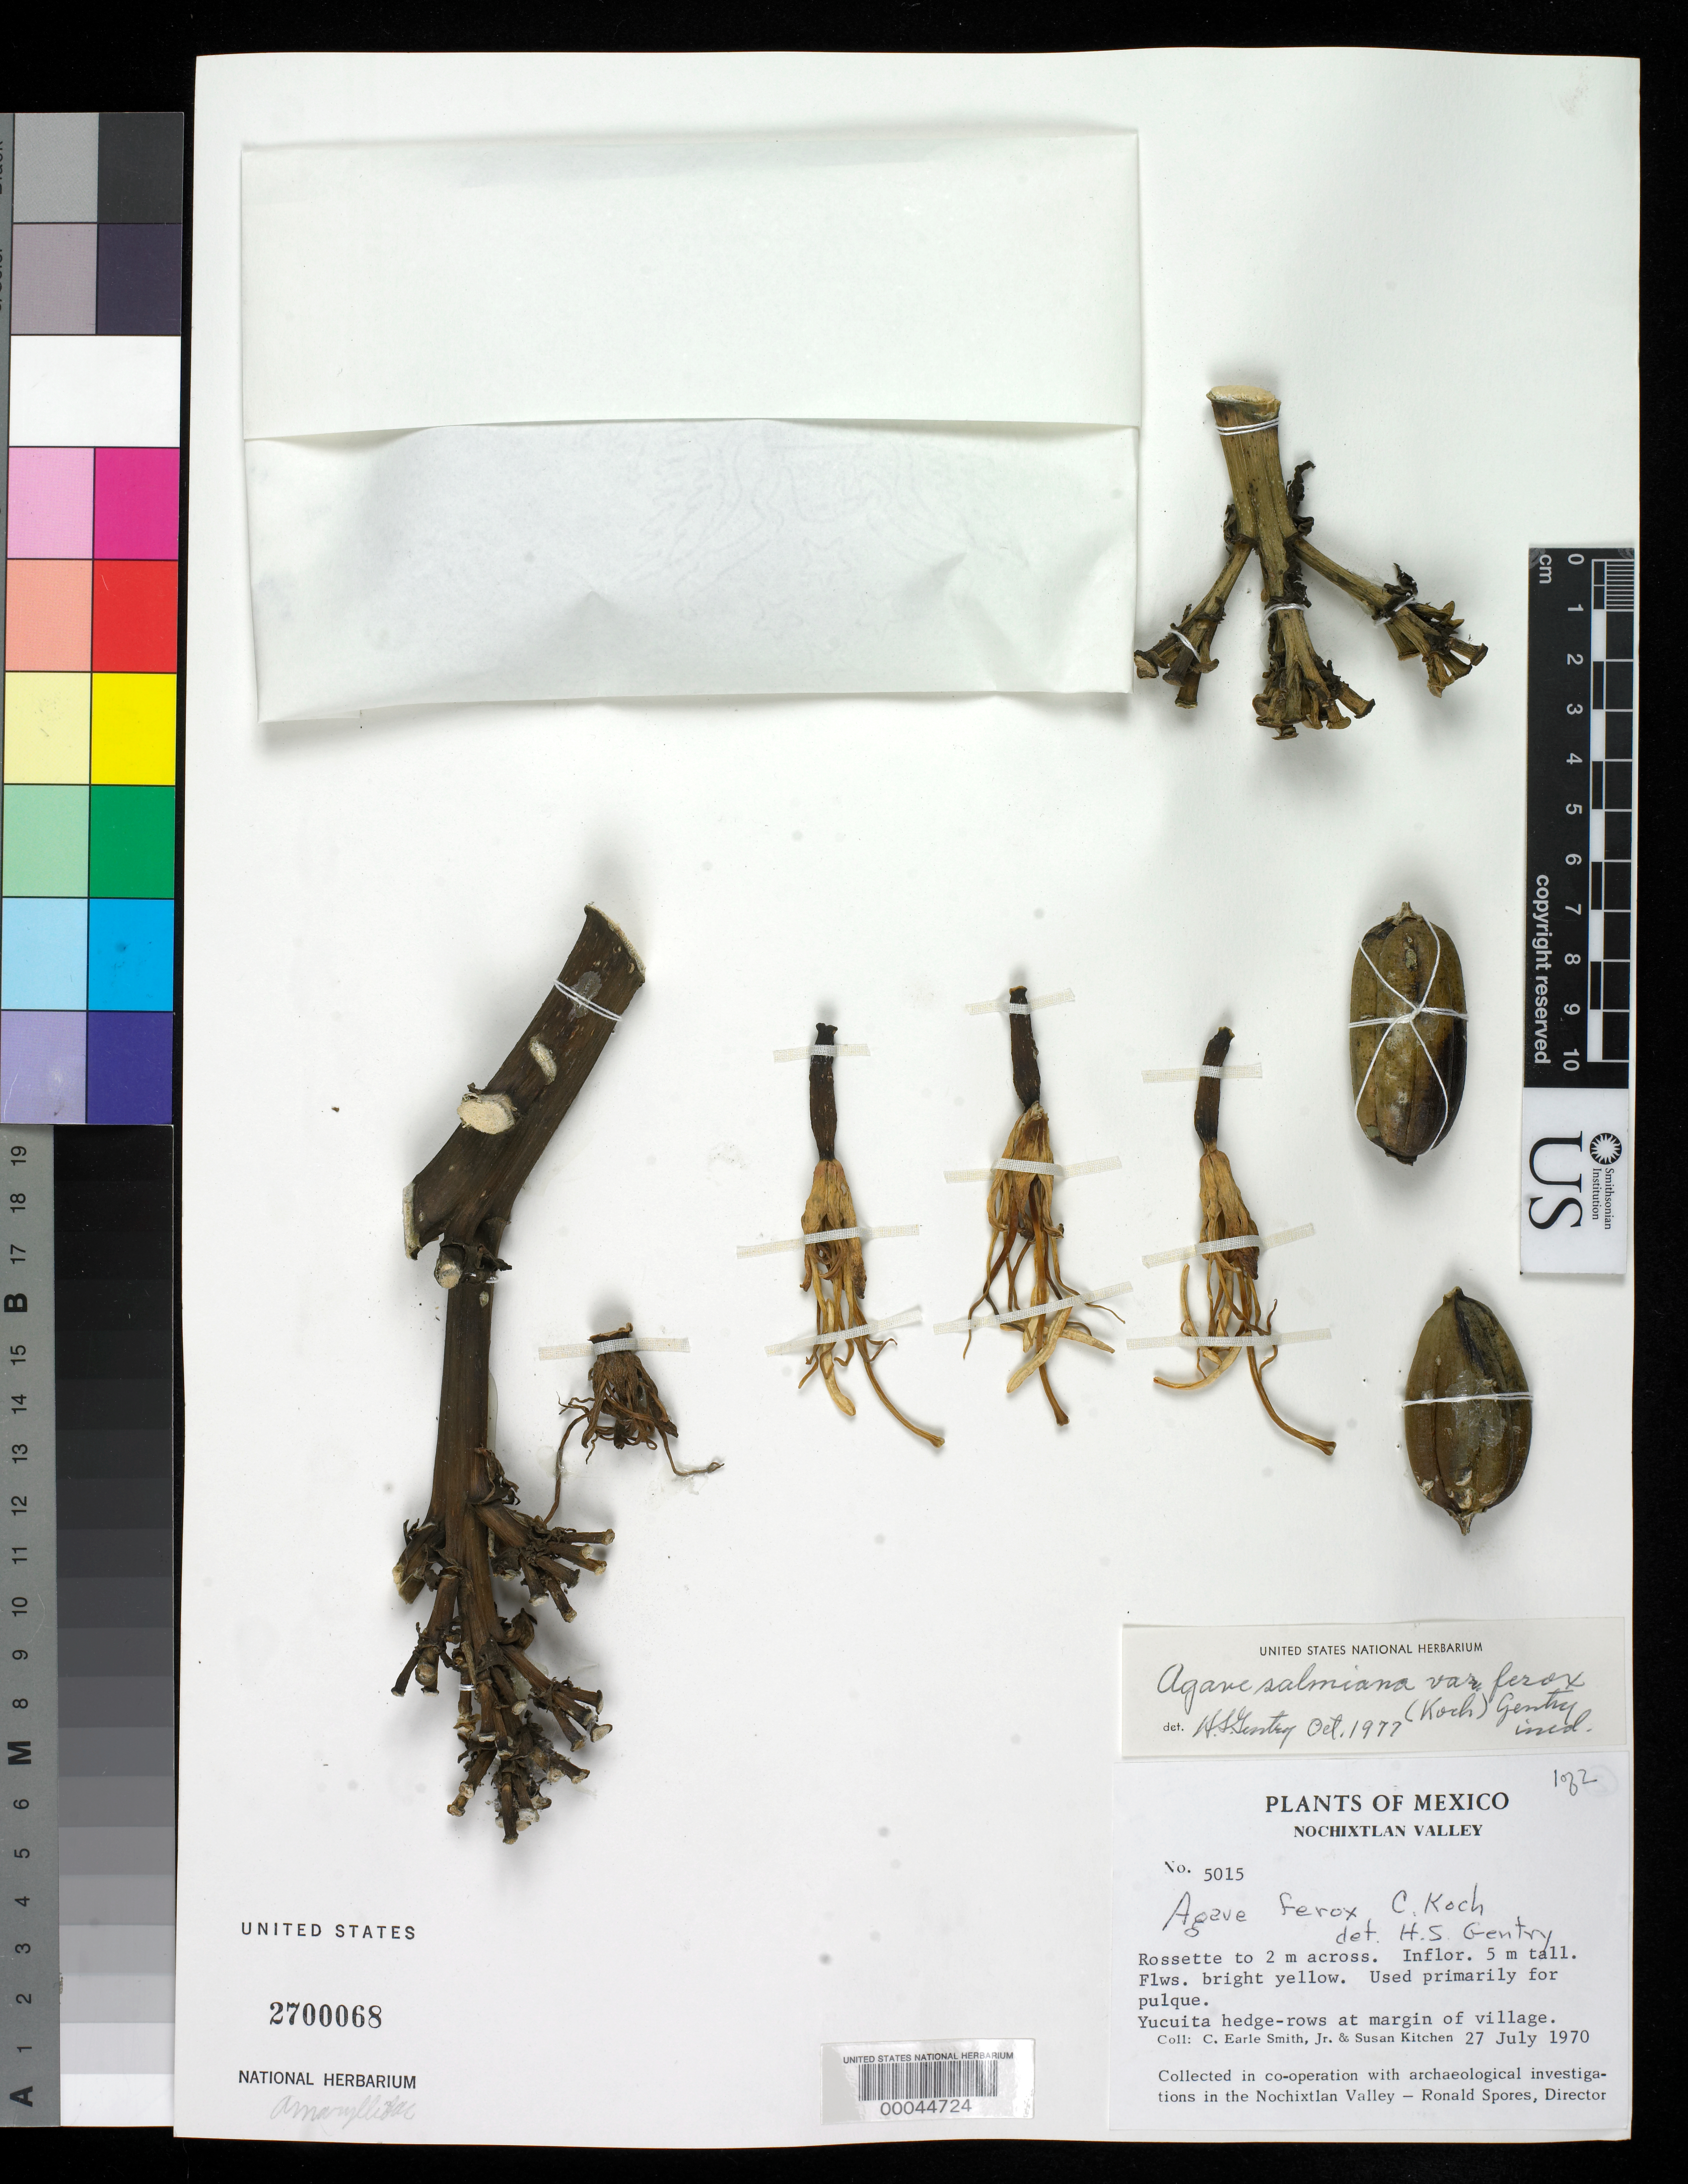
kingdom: Plantae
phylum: Tracheophyta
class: Liliopsida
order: Asparagales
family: Asparagaceae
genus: Agave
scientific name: Agave salmiana var. ferox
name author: (K. Koch) Gentry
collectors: C. E. Smith Jr. & S. Kitchen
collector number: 5015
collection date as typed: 27 Jul 1970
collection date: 1970-07-27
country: Mexico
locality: Nochixtlan valley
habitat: Yucuita hedge rows at margin of village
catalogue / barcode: US 2700068